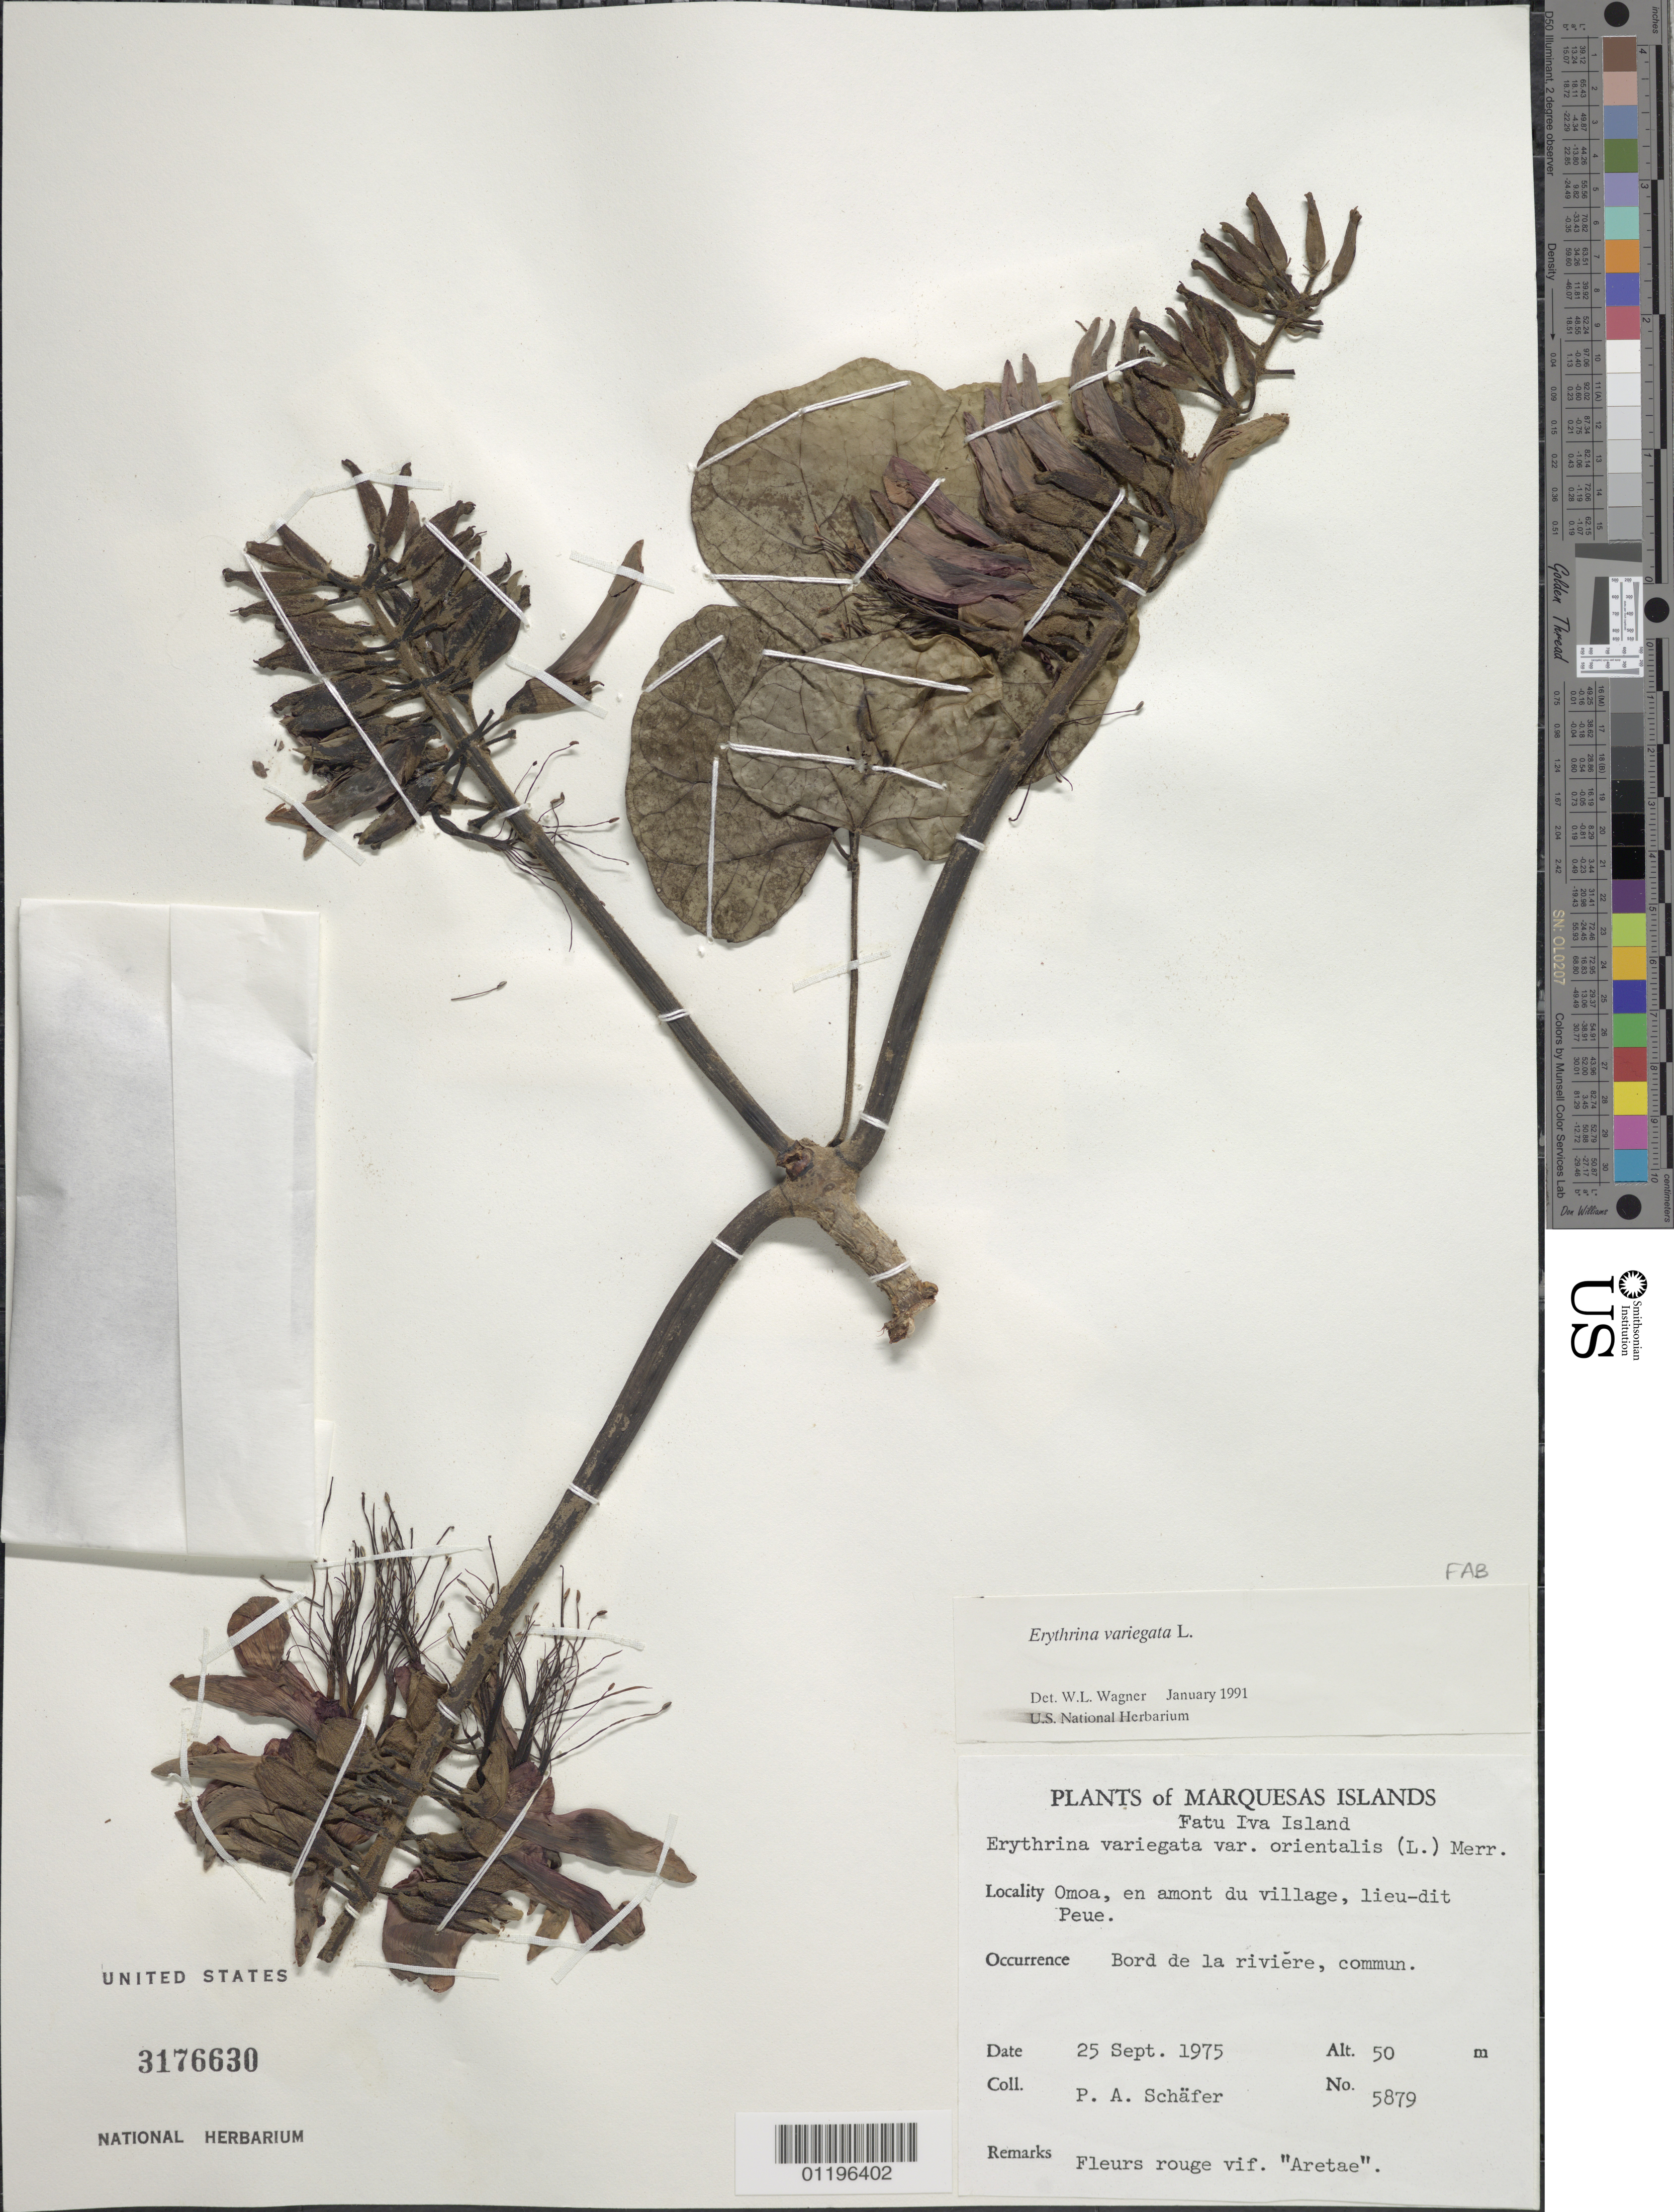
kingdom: Plantae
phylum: Tracheophyta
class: Magnoliopsida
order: Fabales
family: Fabaceae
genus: Erythrina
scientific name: Erythrina variegata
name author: L.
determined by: Wagner, W. L., (BOT), Smithsonian Institution - National Museum of Natural History (UNITED STATES)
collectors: P. A. Schäfer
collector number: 5879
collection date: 1975-09-25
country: French Polynesia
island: Fatu Hiva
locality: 'Omo'a, en amont du village, leiu-dit Peue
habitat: Bord de la riviere, commun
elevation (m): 50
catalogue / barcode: US 3176630